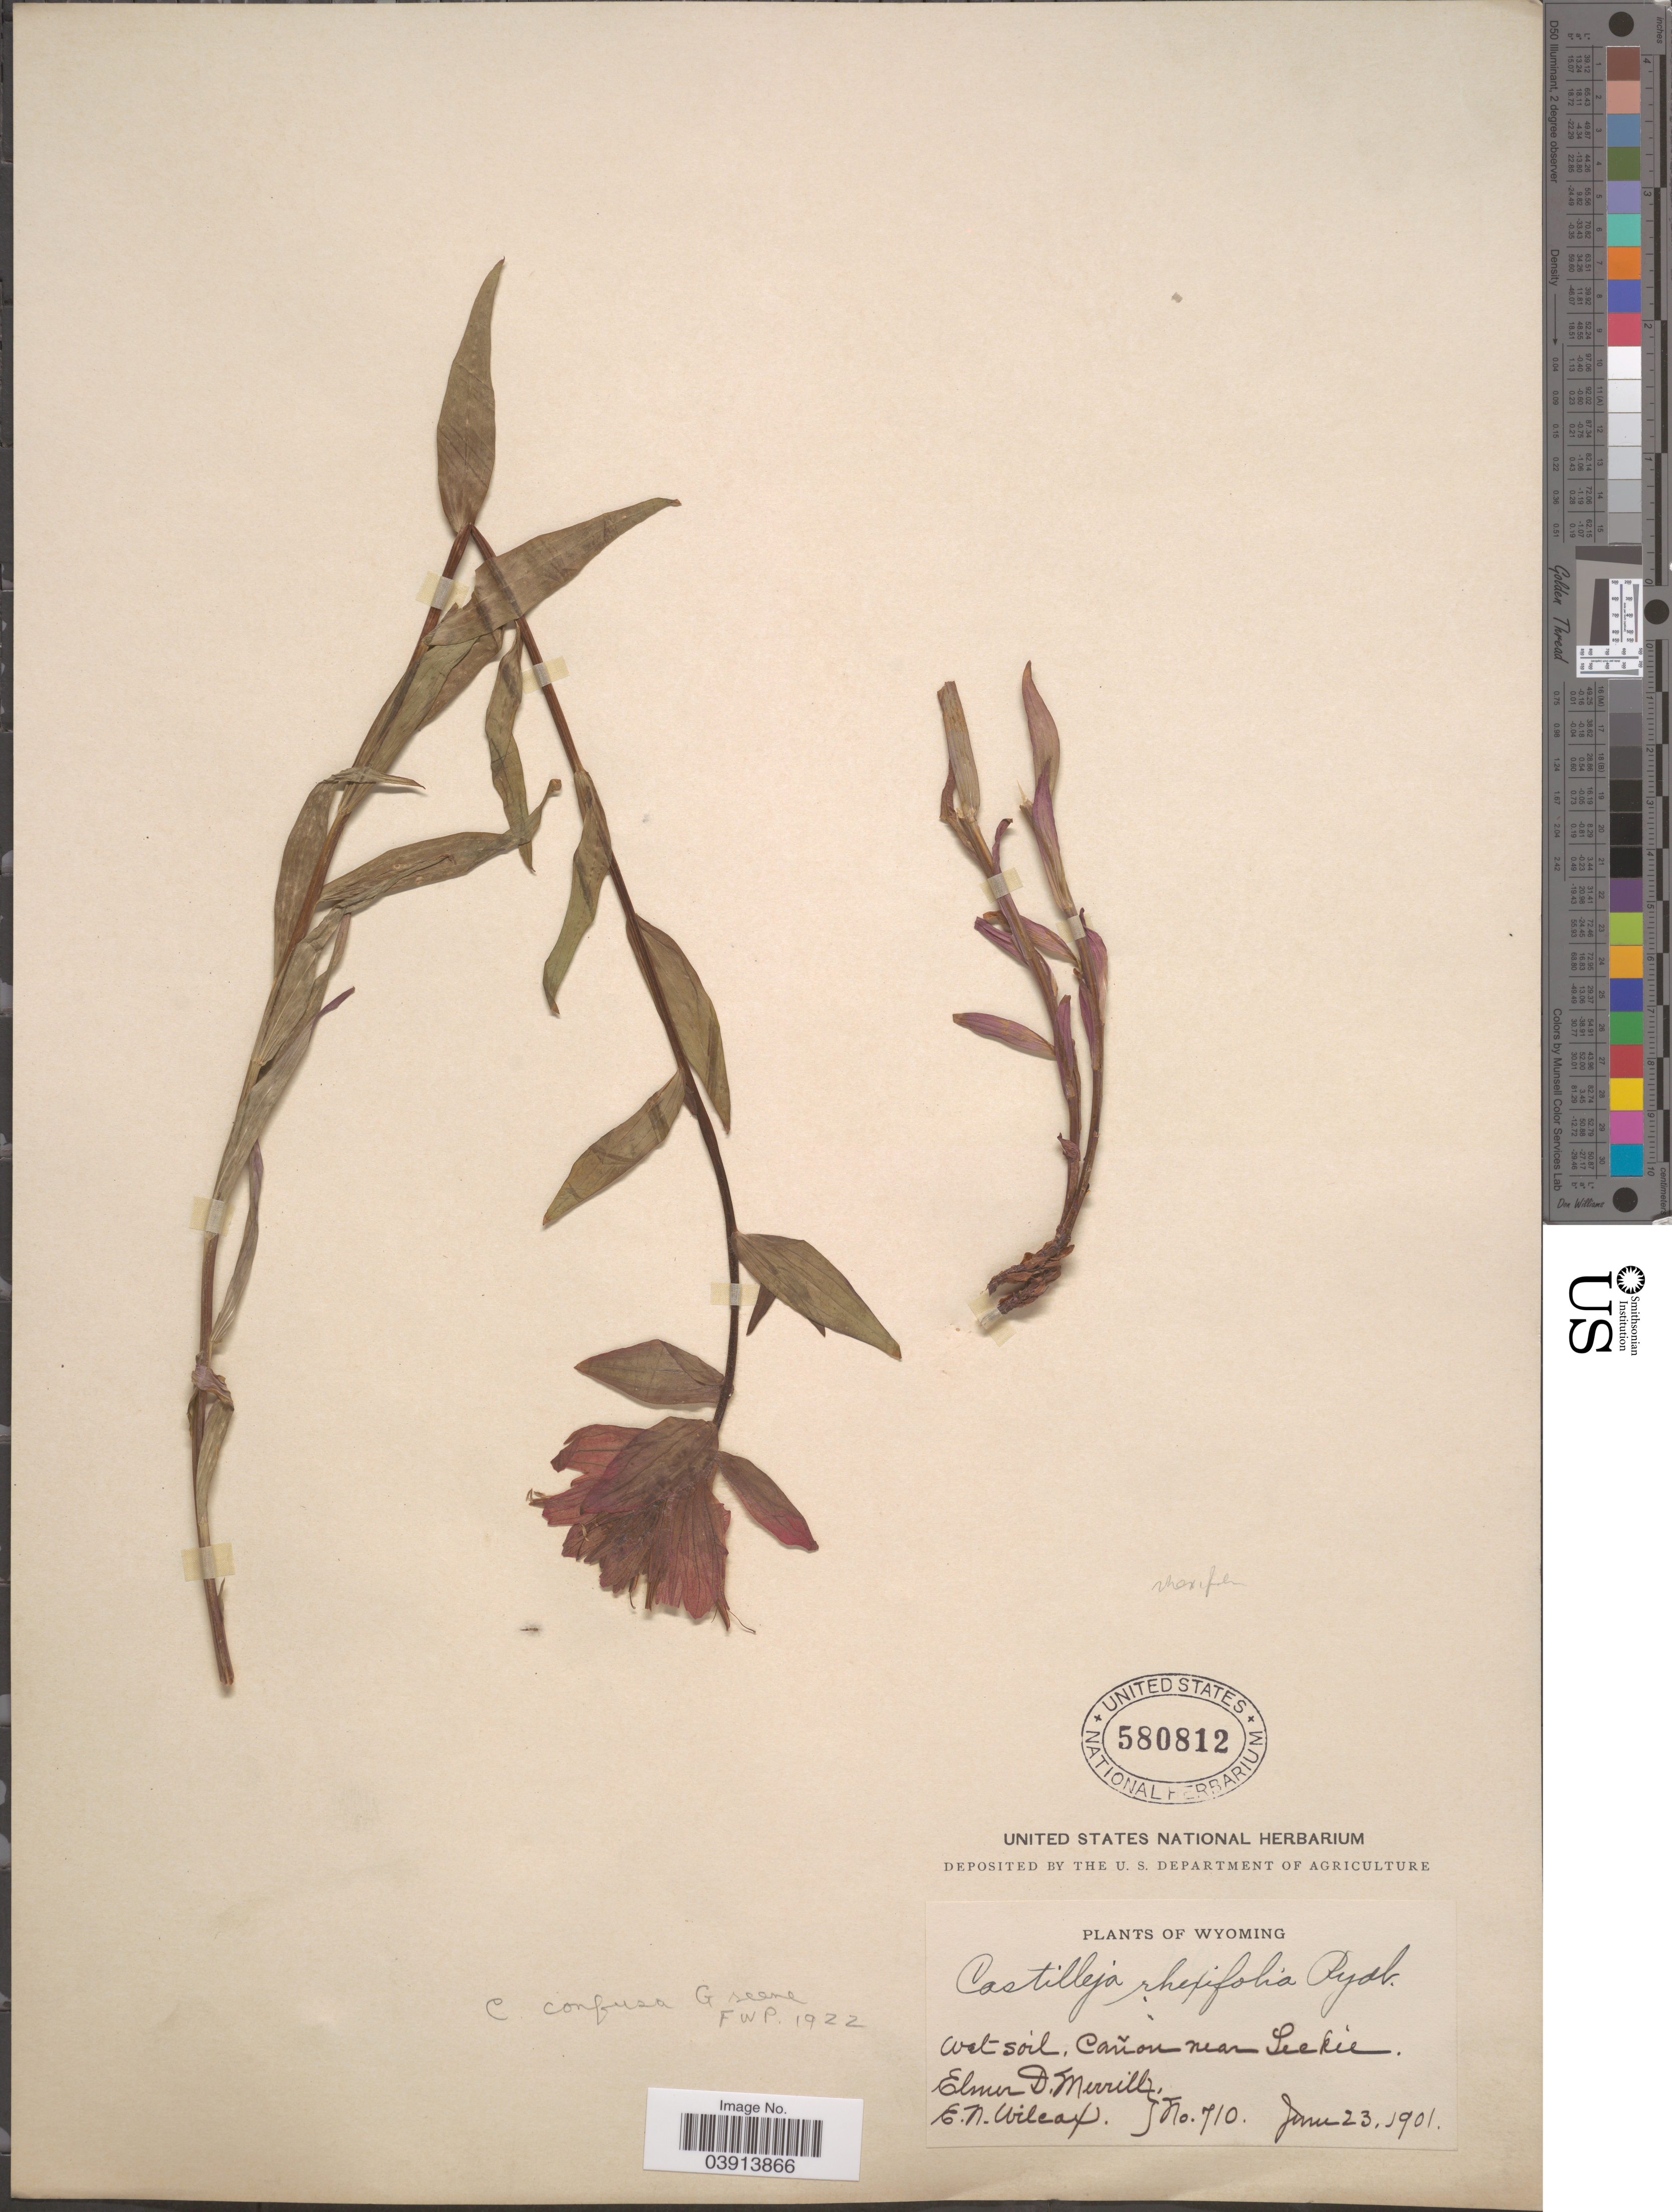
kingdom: Plantae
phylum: Tracheophyta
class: Magnoliopsida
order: Lamiales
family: Orobanchaceae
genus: Castilleja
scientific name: Castilleja rhexiifolia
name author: Rydb.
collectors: E. D. Merrill & E. Wilcox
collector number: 710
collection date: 1901-06-23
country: United States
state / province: Wyoming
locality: Cañon near Leckie.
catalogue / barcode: US 580812